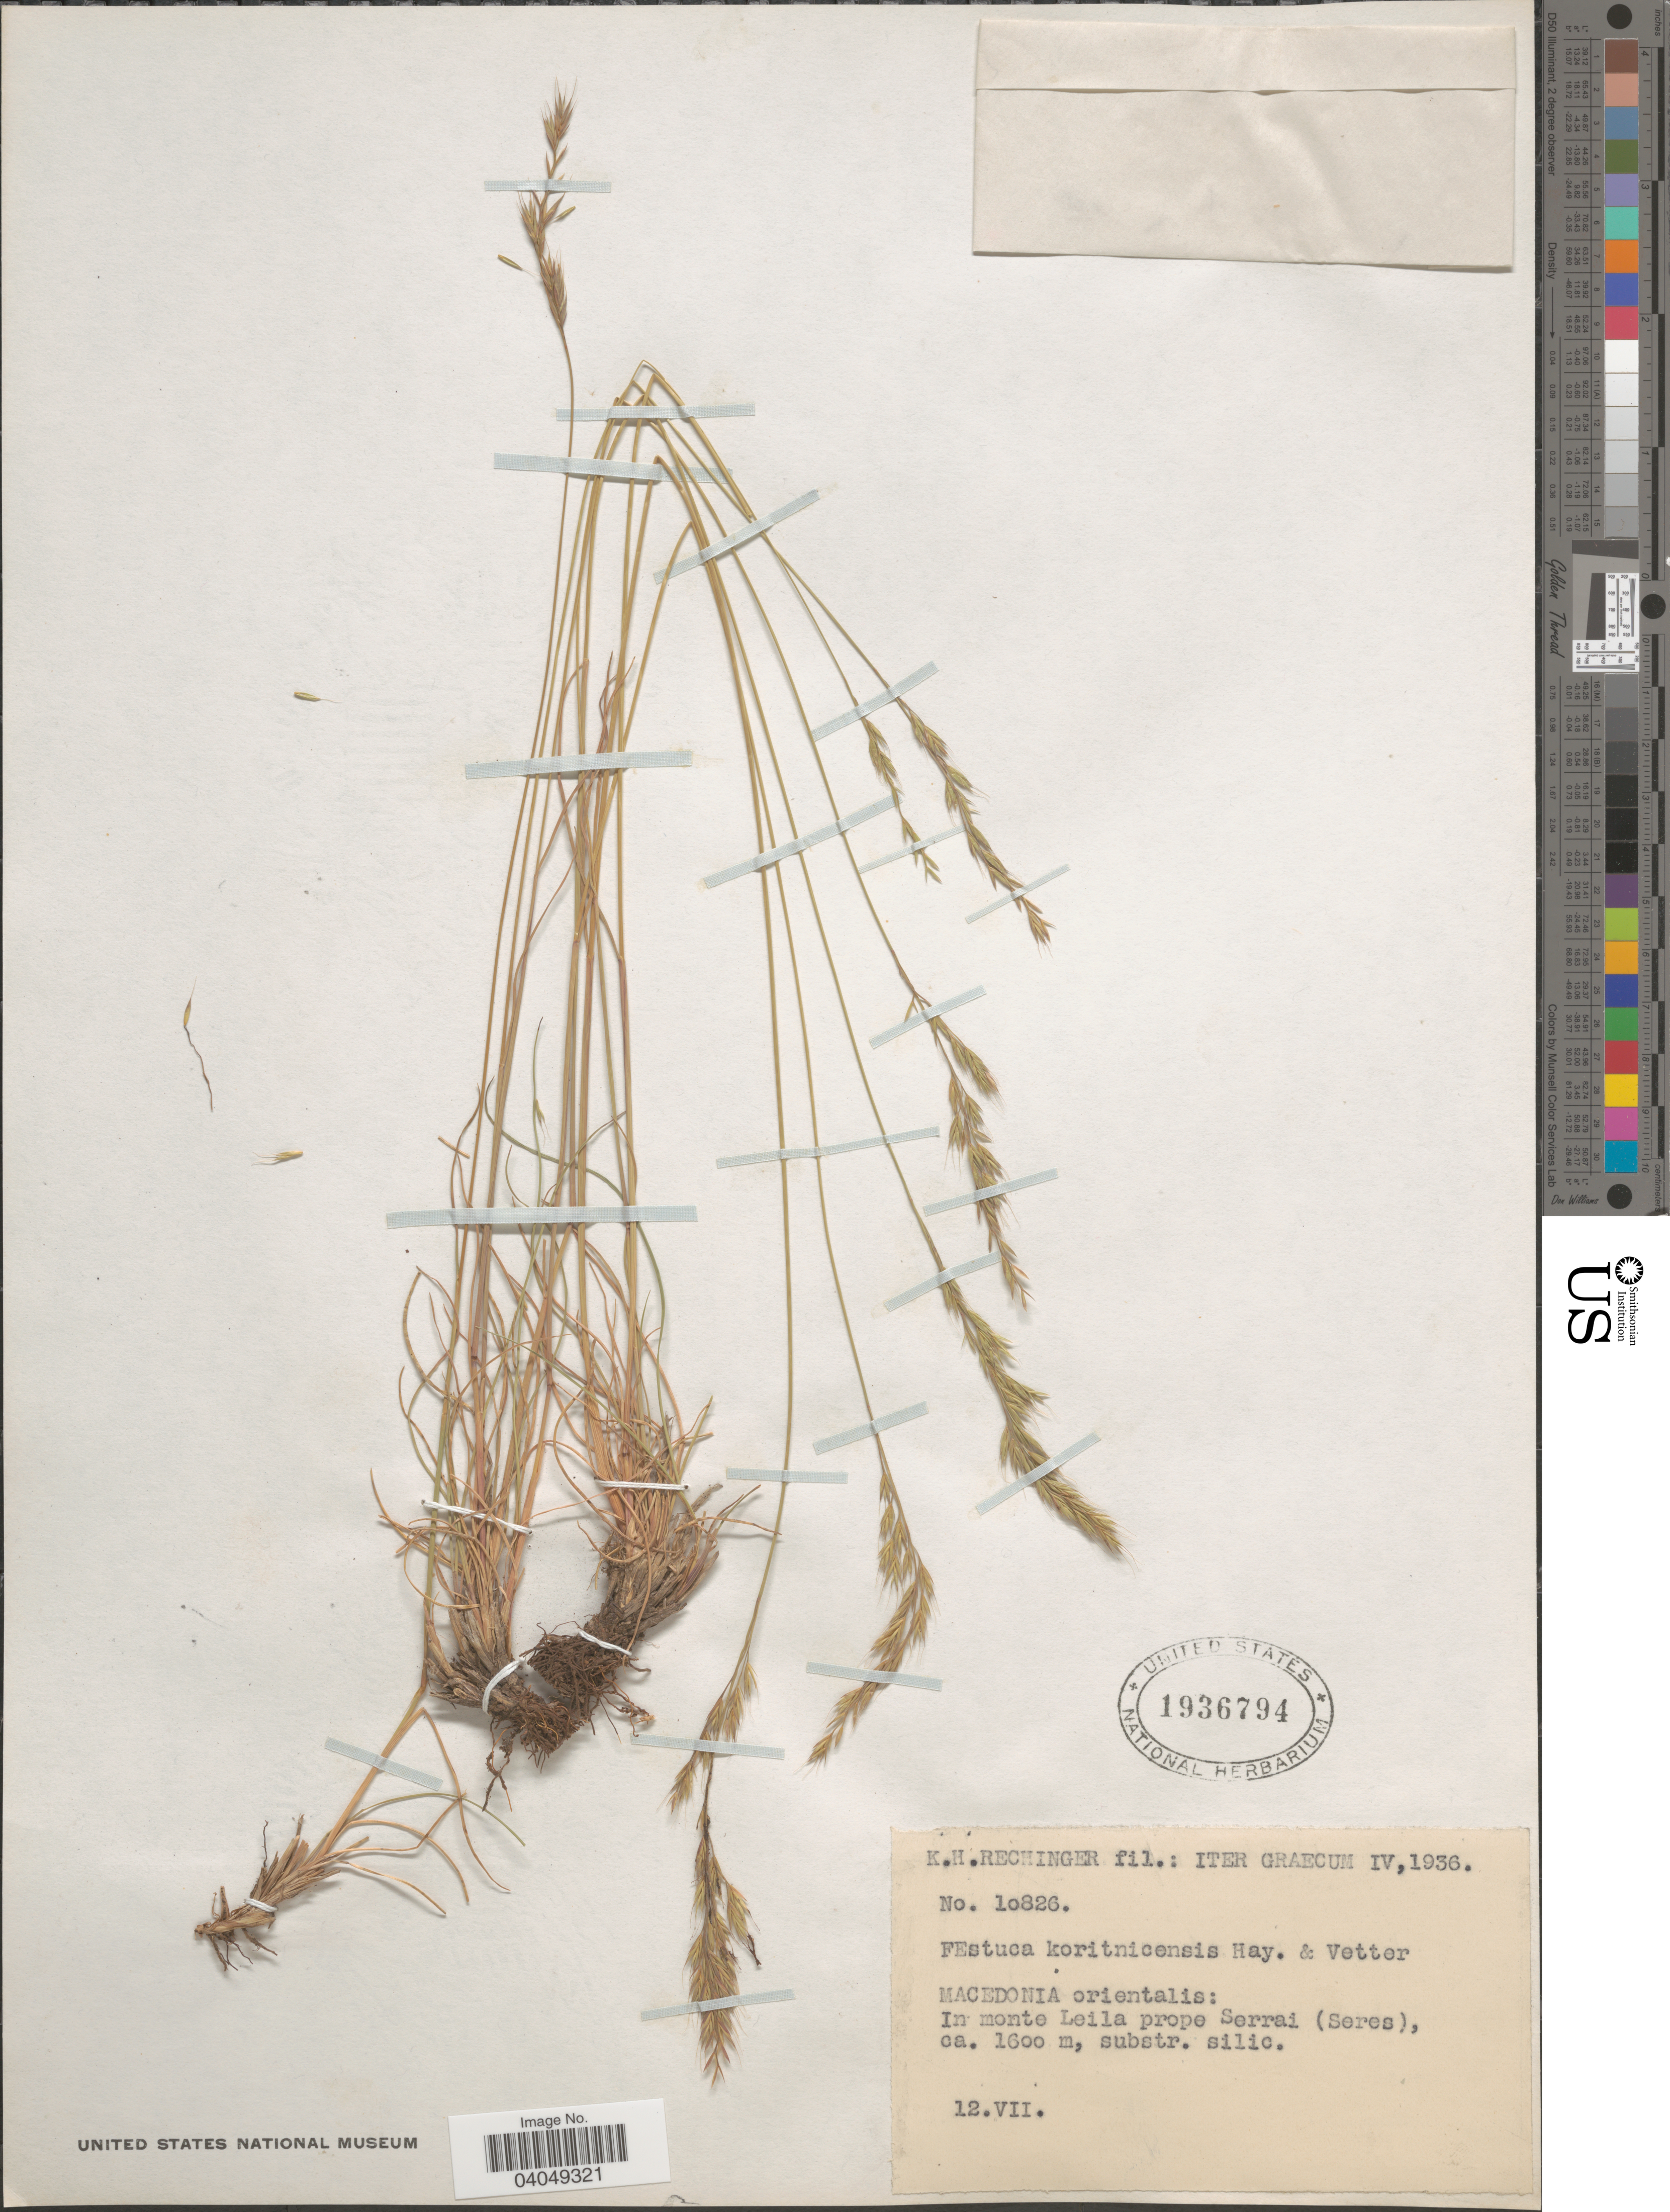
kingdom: Plantae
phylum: Tracheophyta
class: Liliopsida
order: Poales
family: Poaceae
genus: Festuca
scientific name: Festuca koritnicensis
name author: Hayek & Vetter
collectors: K. H. Rechinger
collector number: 10826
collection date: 1936-07-12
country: Greece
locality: Iter Graecum. Macedonia orientalis: In monte Leila prope Serrai (Seres).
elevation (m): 1600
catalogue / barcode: US 1936794